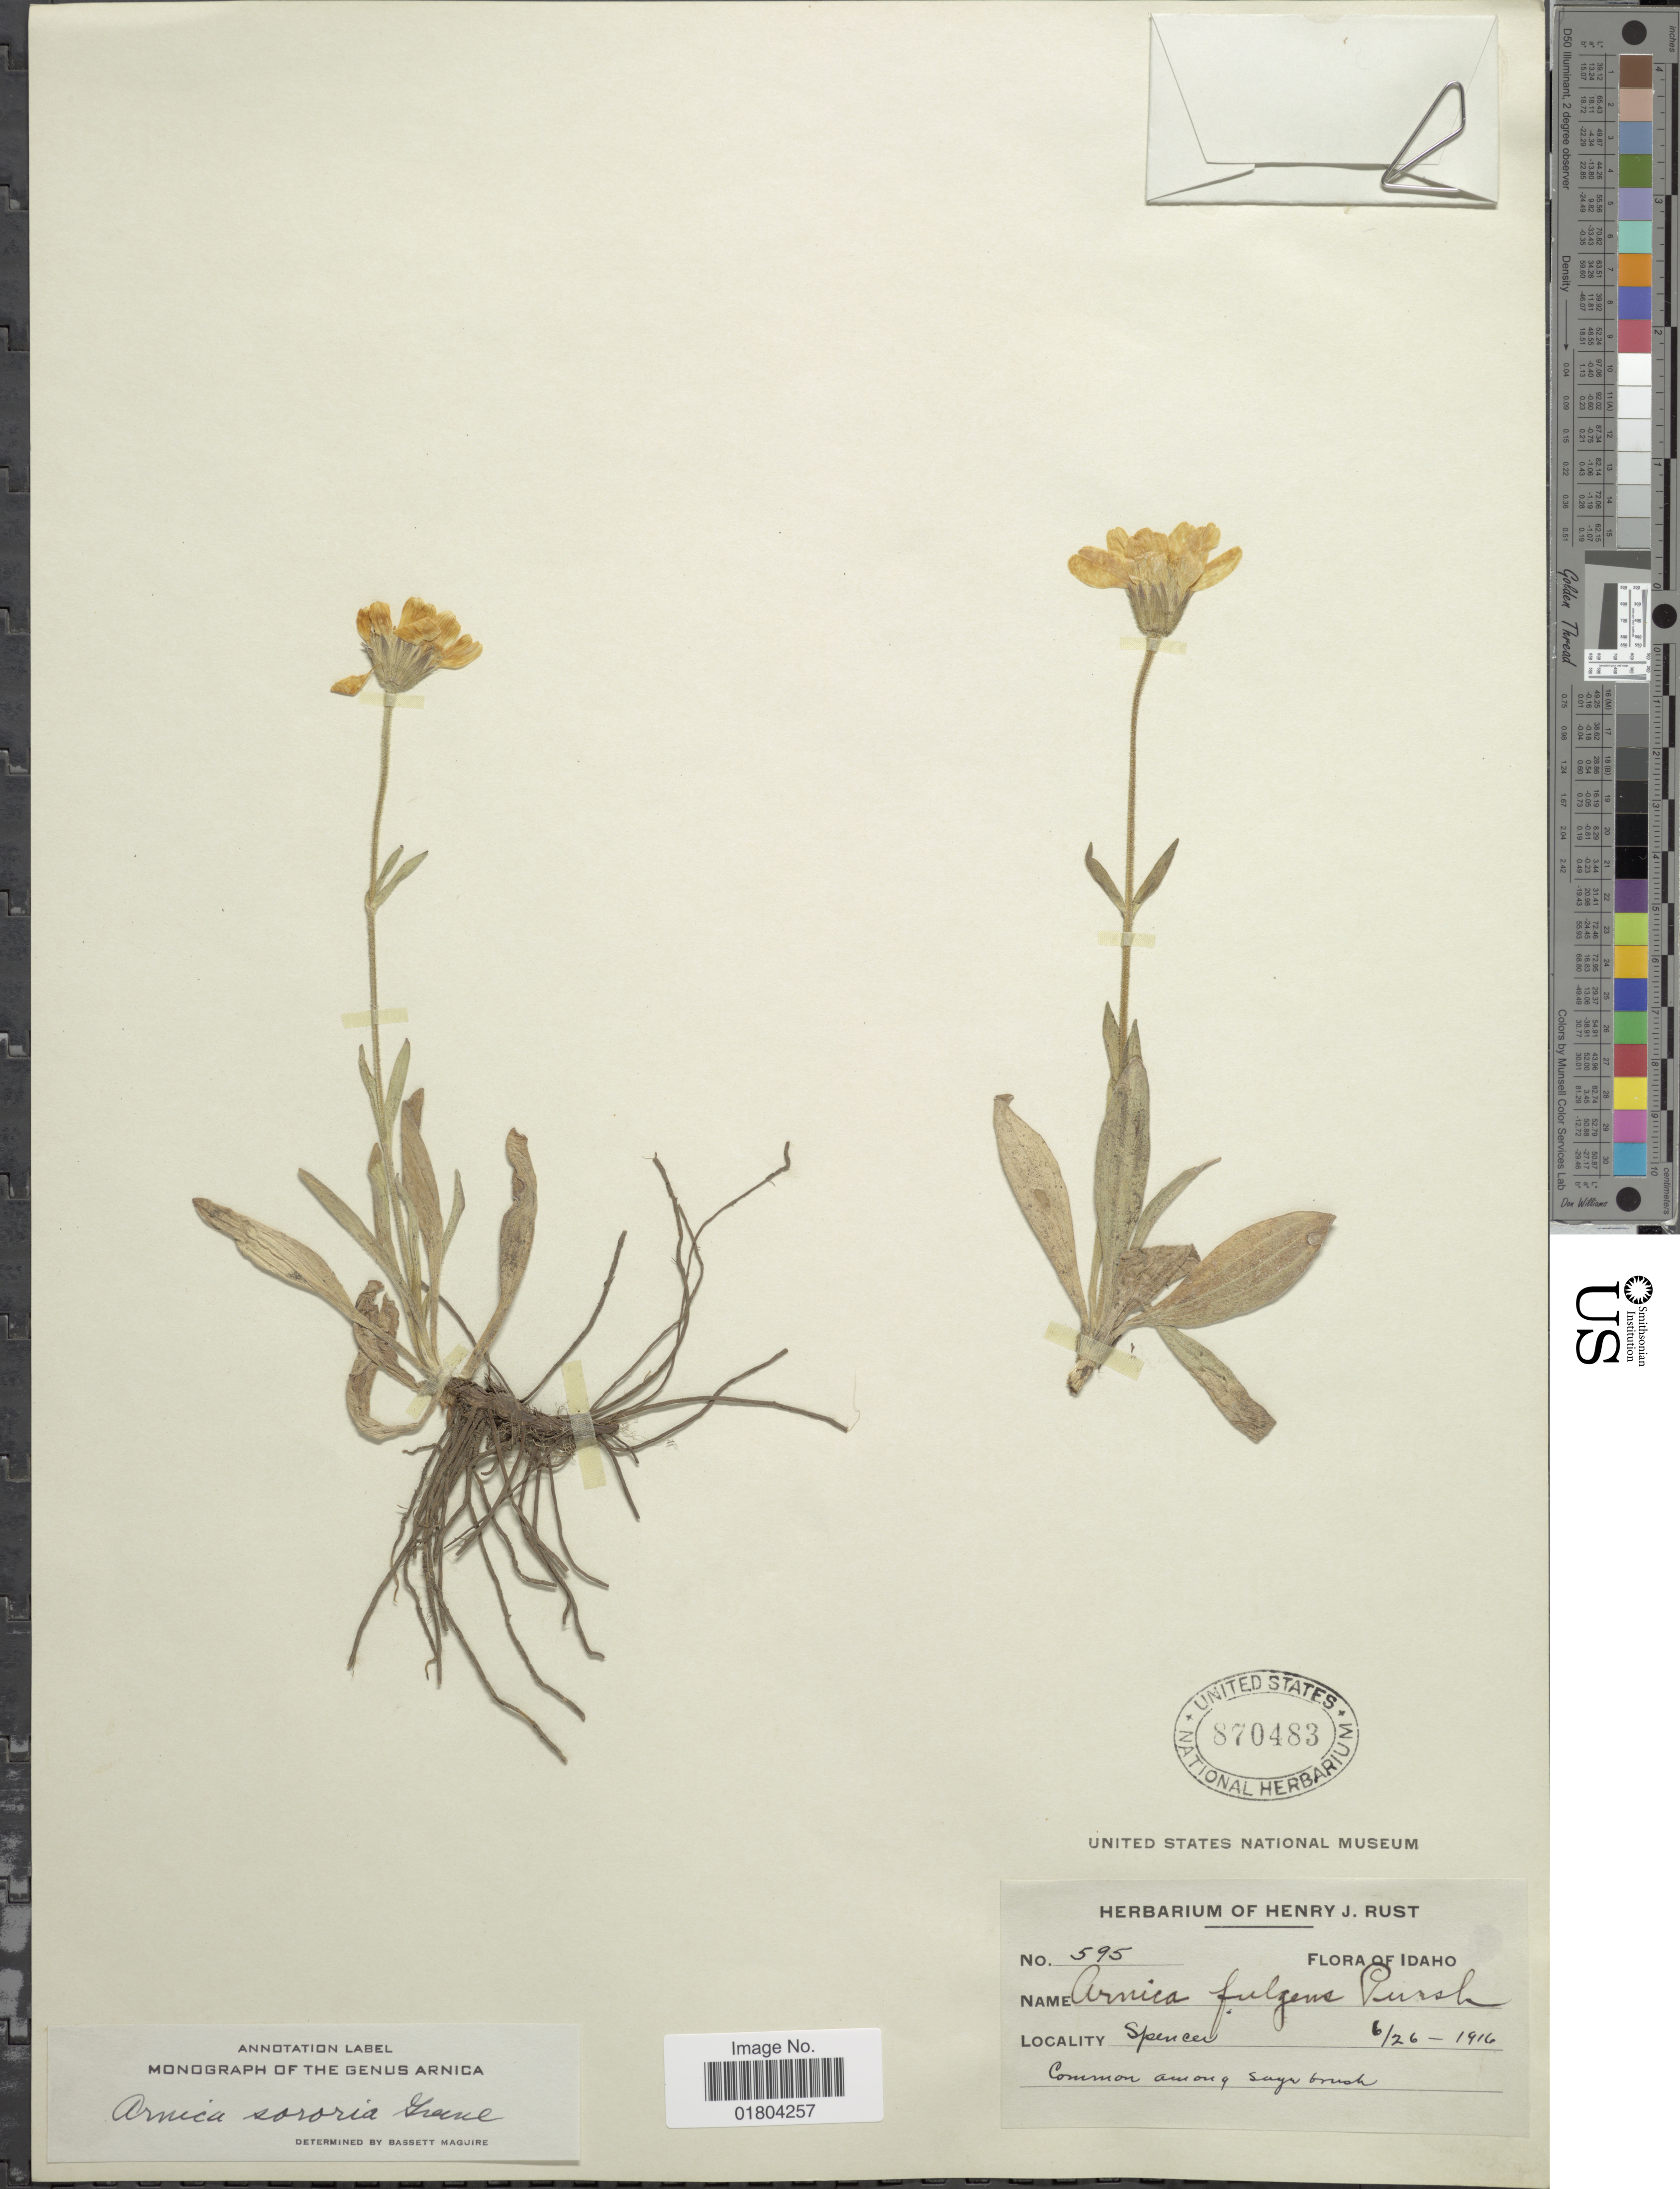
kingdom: Plantae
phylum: Tracheophyta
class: Magnoliopsida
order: Asterales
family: Asteraceae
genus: Arnica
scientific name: Arnica sororia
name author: Greene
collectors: ex herb. Henry J. Rust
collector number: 595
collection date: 1916-06-26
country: United States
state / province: Idaho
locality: Spencer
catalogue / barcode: US 870483